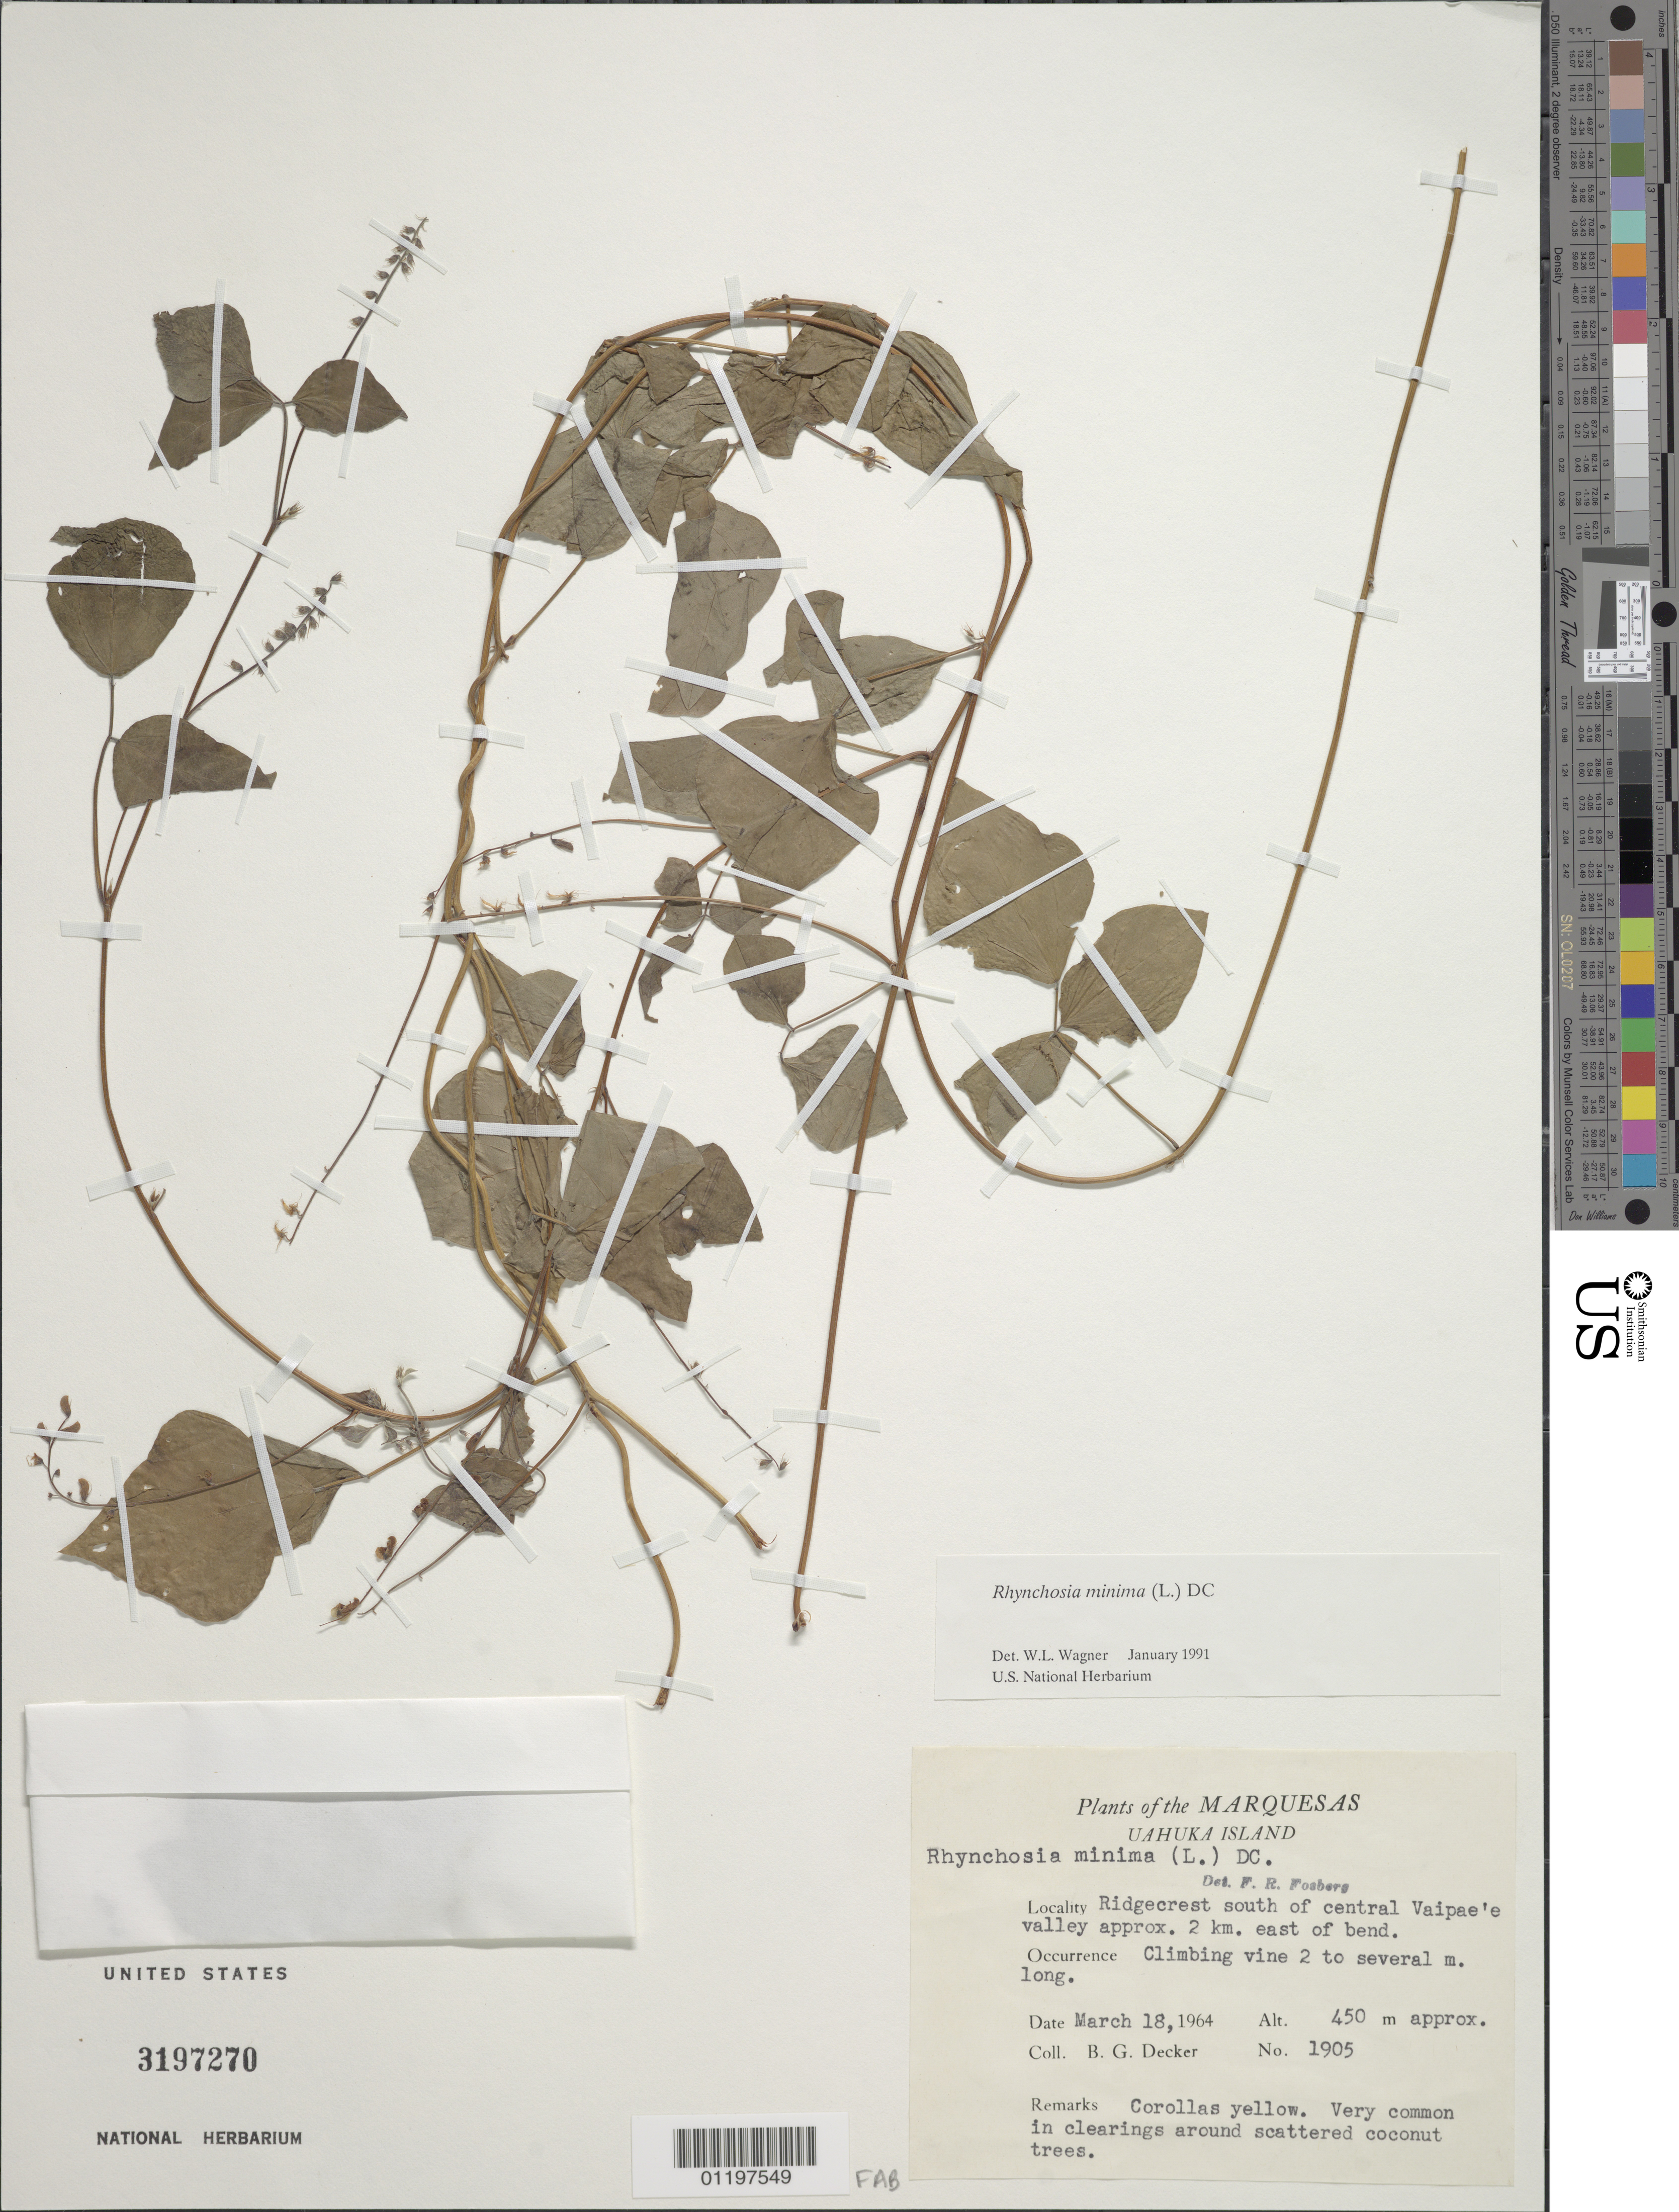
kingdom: Plantae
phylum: Tracheophyta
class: Magnoliopsida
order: Fabales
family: Fabaceae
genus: Rhynchosia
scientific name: Rhynchosia minima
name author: (L.) DC.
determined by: Wagner, W. L., (BOT), Smithsonian Institution - National Museum of Natural History (UNITED STATES)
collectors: B. G. Decker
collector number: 1905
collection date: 1964-03-18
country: French Polynesia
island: Ua Huka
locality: ridgecrest S of central Vaipae'e Valley, 2 km E of bend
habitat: Very common in clearings around scattered coconut trees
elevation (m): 450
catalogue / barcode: US 3197270